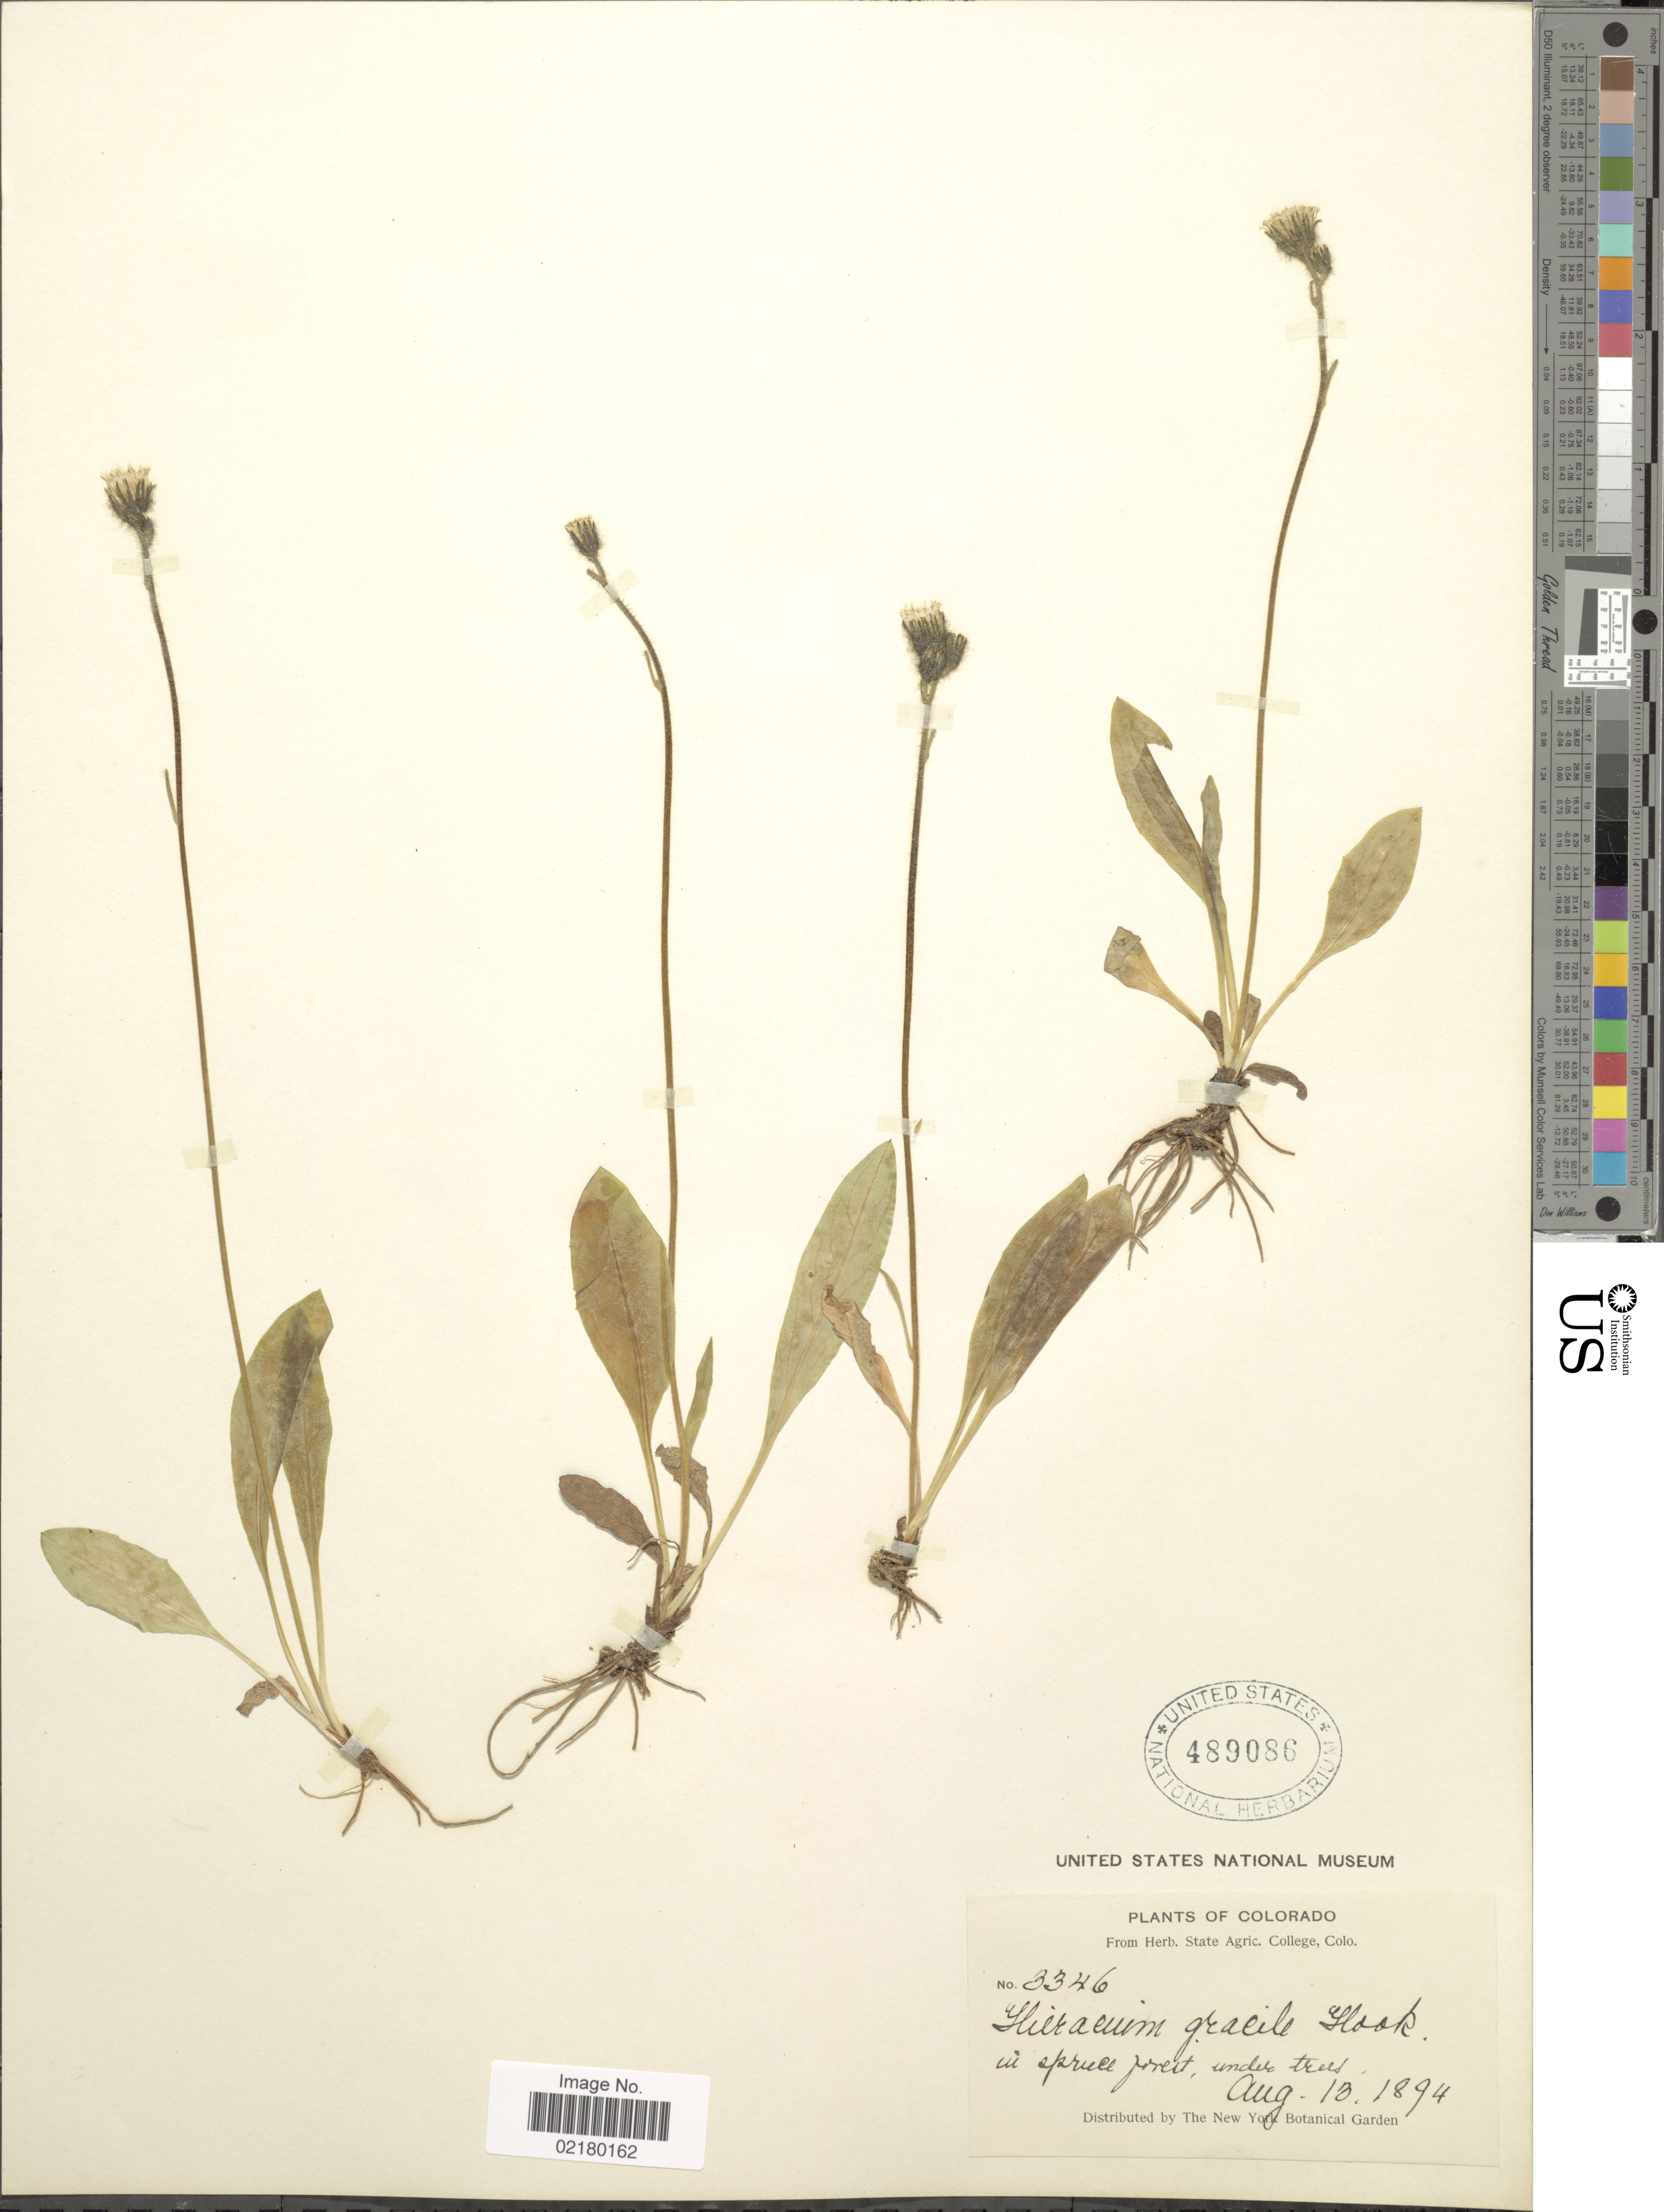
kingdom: Plantae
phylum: Tracheophyta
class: Magnoliopsida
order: Asterales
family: Asteraceae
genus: Hieracium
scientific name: Hieracium triste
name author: Willd. ex Spreng.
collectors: ex herb. State Agric. College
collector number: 3346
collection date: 1894-08-13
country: United States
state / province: Colorado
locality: In spruce forest, under trees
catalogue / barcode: US 489086